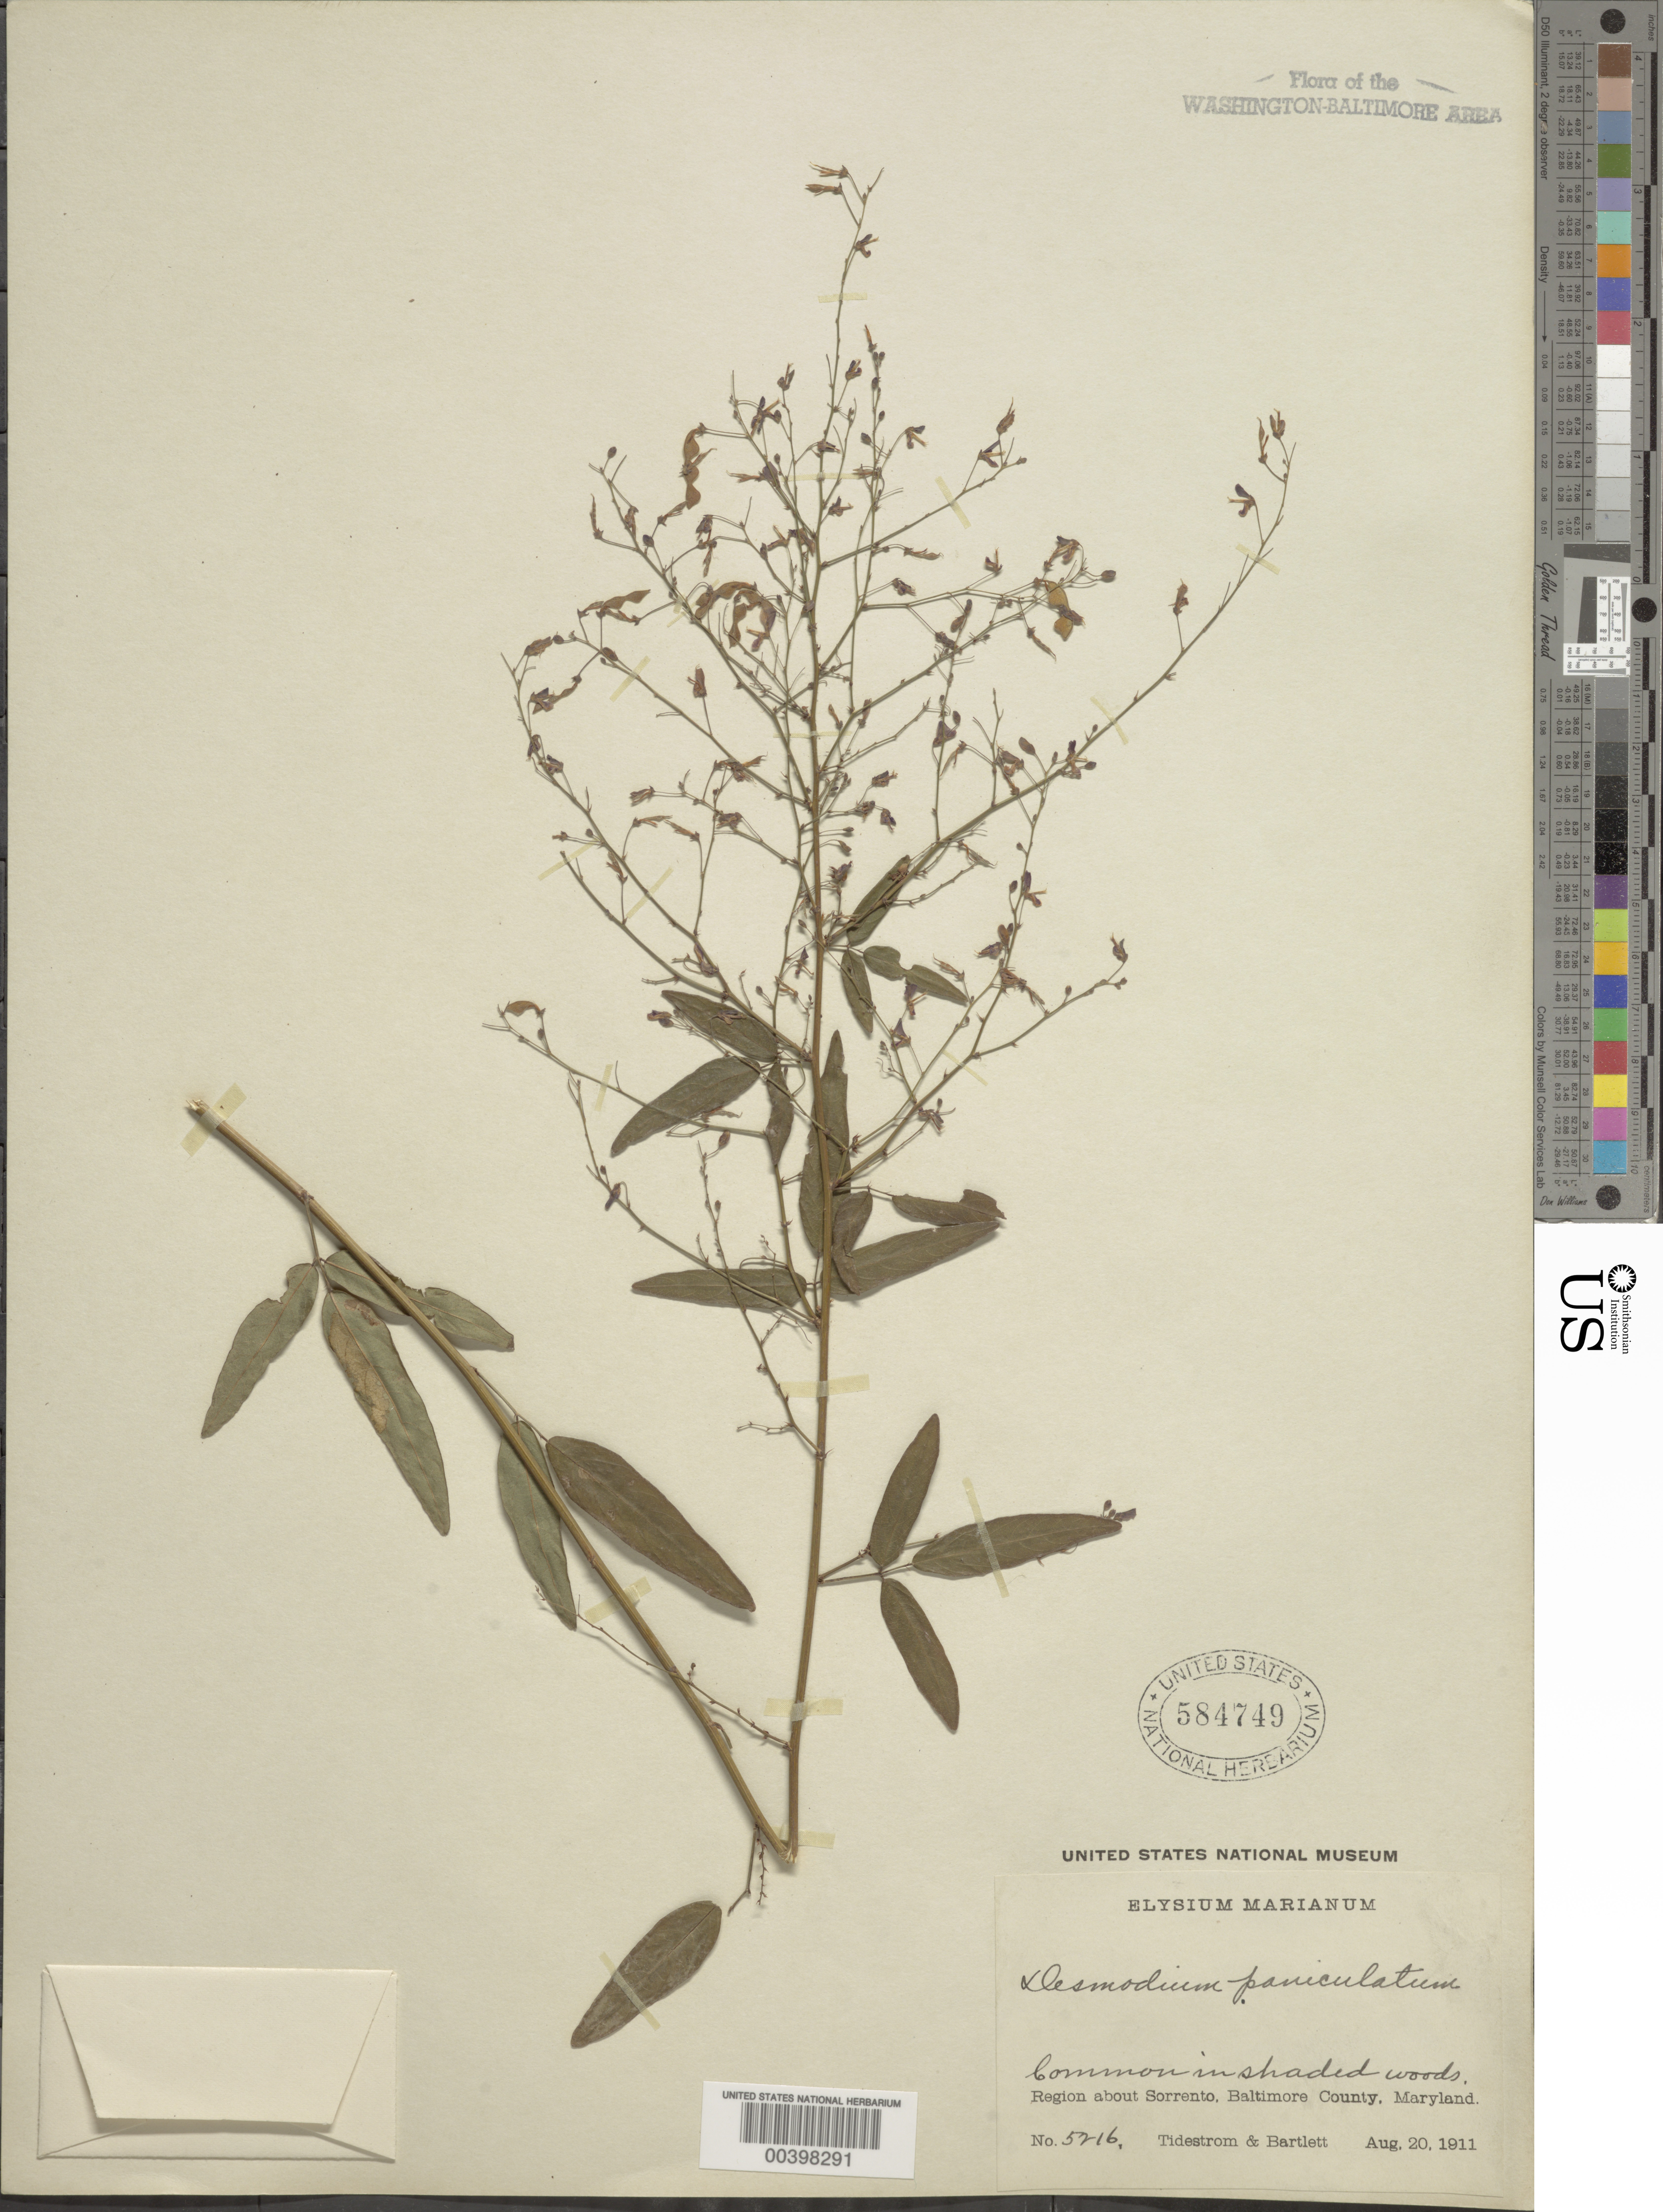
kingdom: Plantae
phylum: Tracheophyta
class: Magnoliopsida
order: Fabales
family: Fabaceae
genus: Desmodium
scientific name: Desmodium paniculatum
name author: (L.) DC.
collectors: I. F. Tidestrom & H. H. Bartlett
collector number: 5216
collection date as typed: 20 Aug 1911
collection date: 1911-08-20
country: United States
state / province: Maryland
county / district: Baltimore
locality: Sorrento vicinity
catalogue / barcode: US 584749